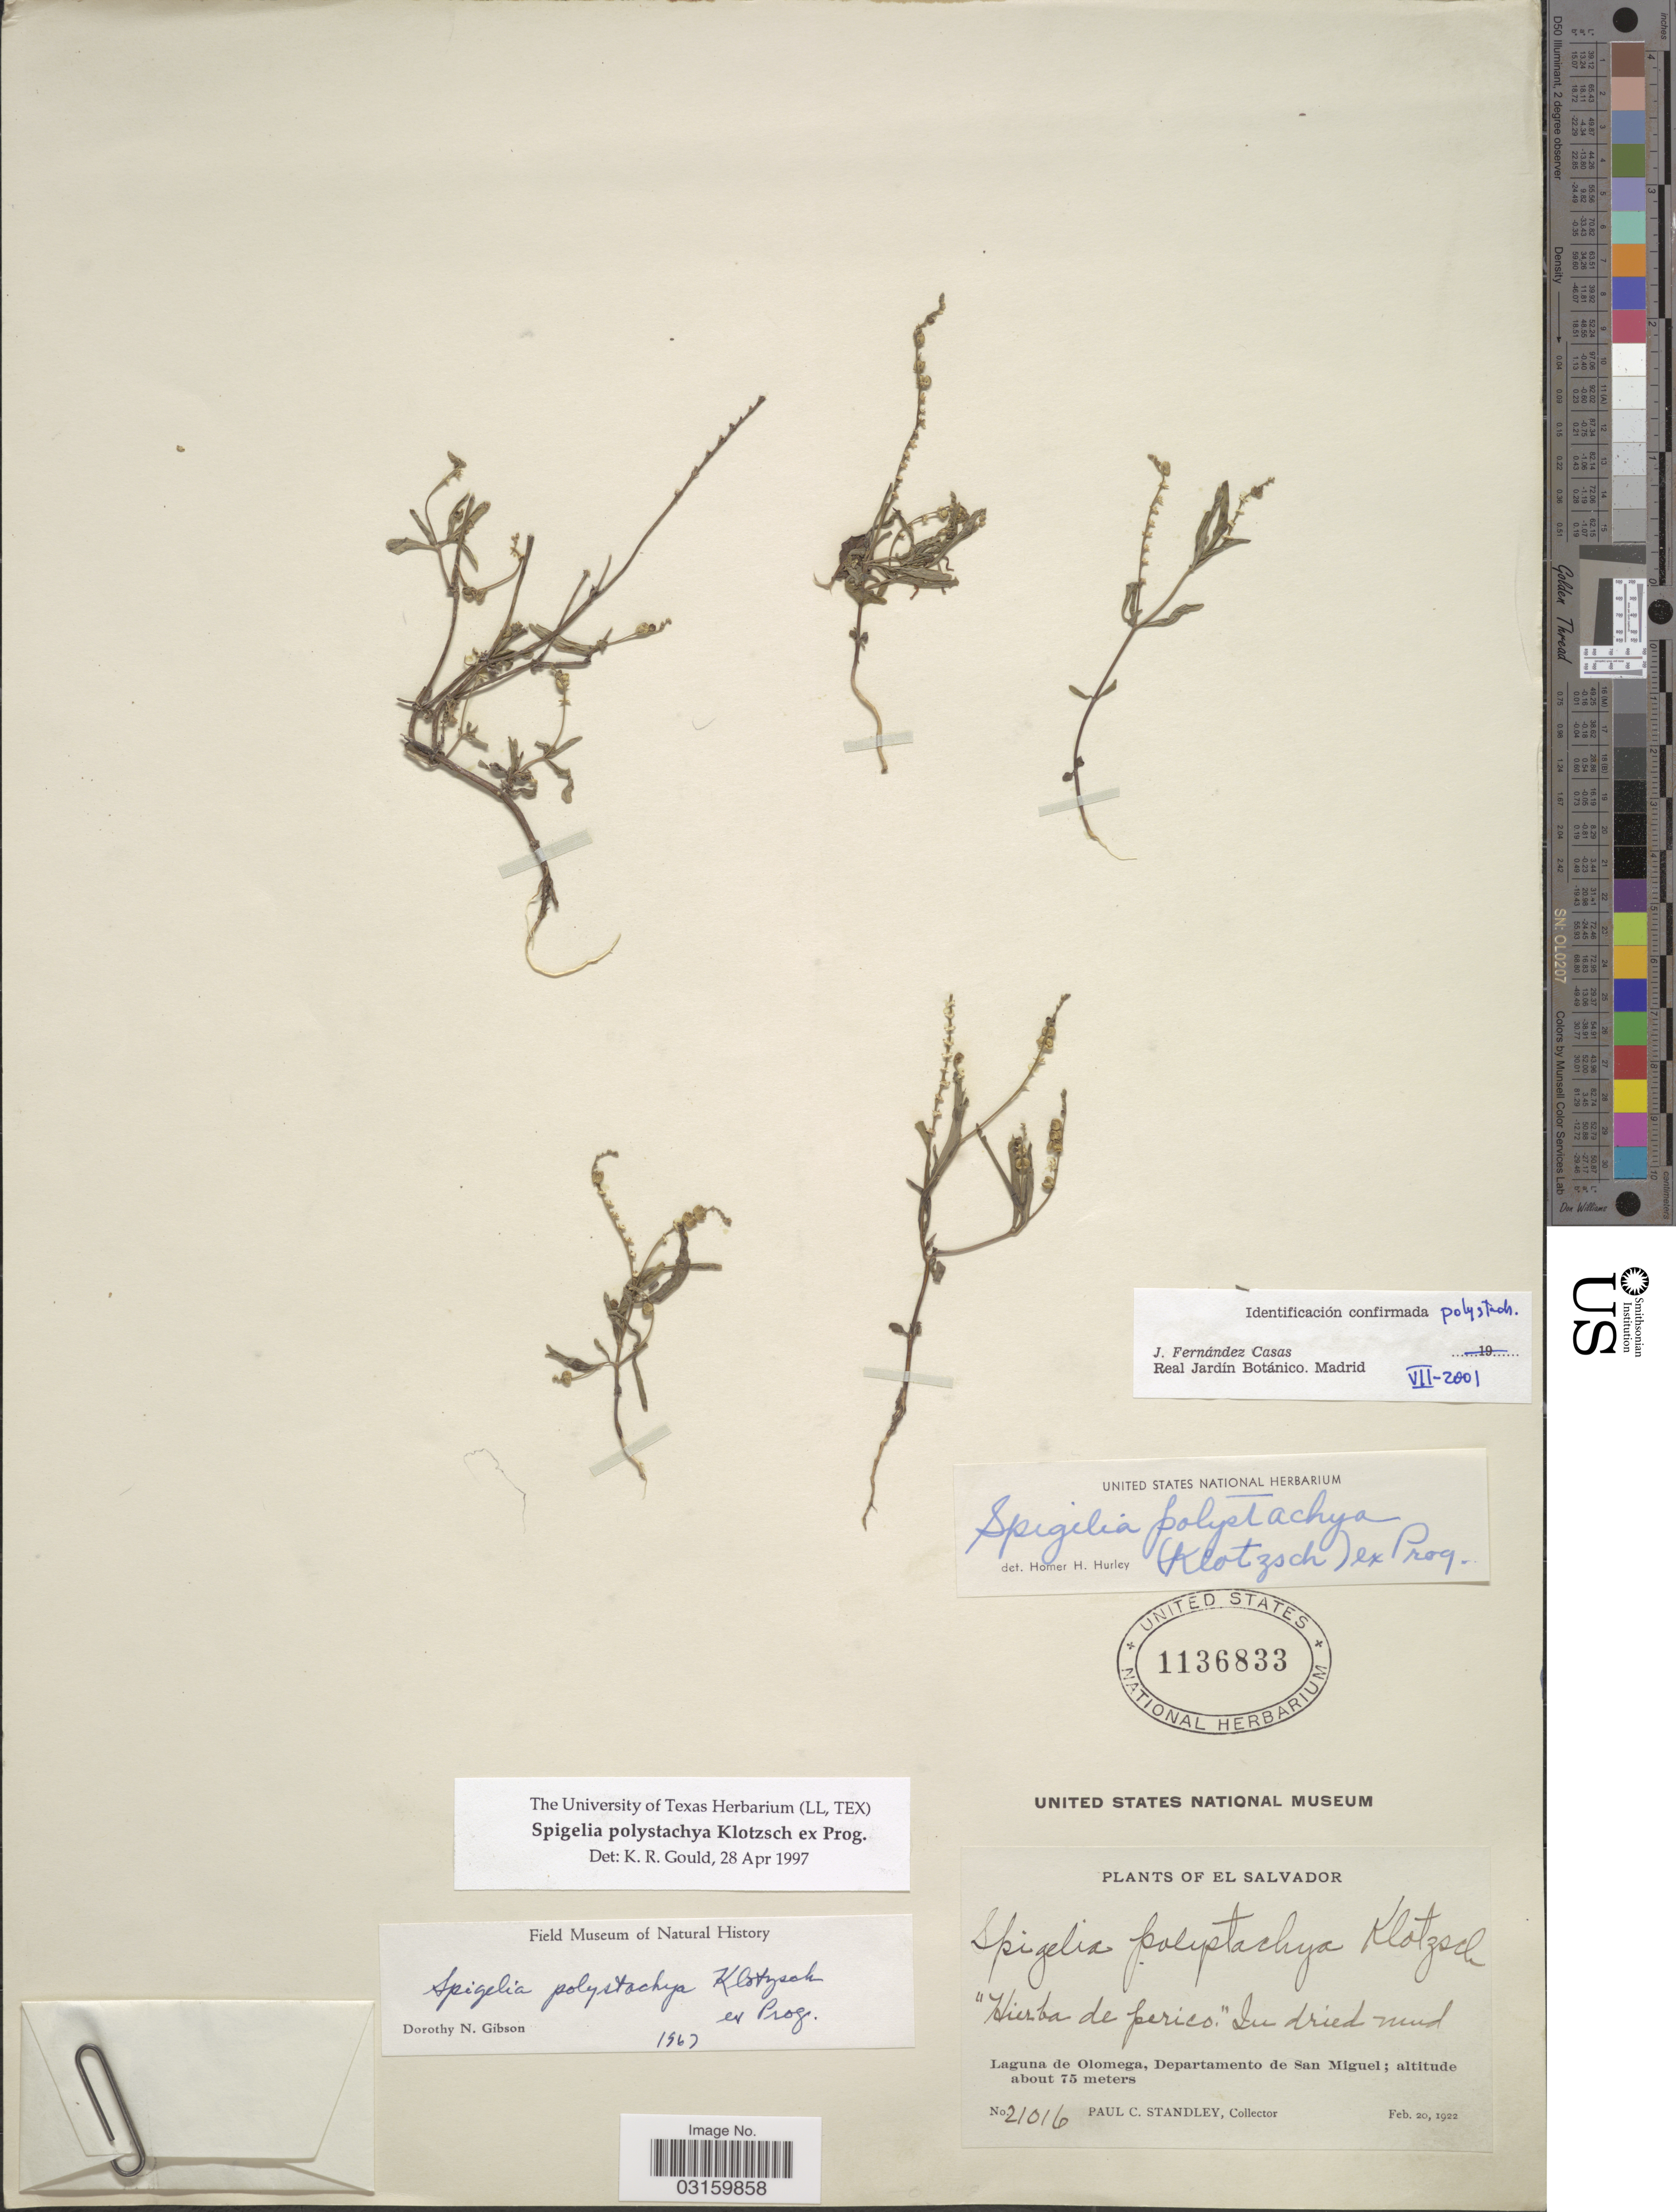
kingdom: Plantae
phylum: Tracheophyta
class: Magnoliopsida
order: Gentianales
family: Loganiaceae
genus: Spigelia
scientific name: Spigelia polystachya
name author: Klotzsch ex Progel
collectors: P. C. Standley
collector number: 21016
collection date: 1922-02-20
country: El Salvador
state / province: San Miguel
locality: Laguna de Olomega, Departamento de San Miguel.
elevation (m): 75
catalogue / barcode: US 1136833